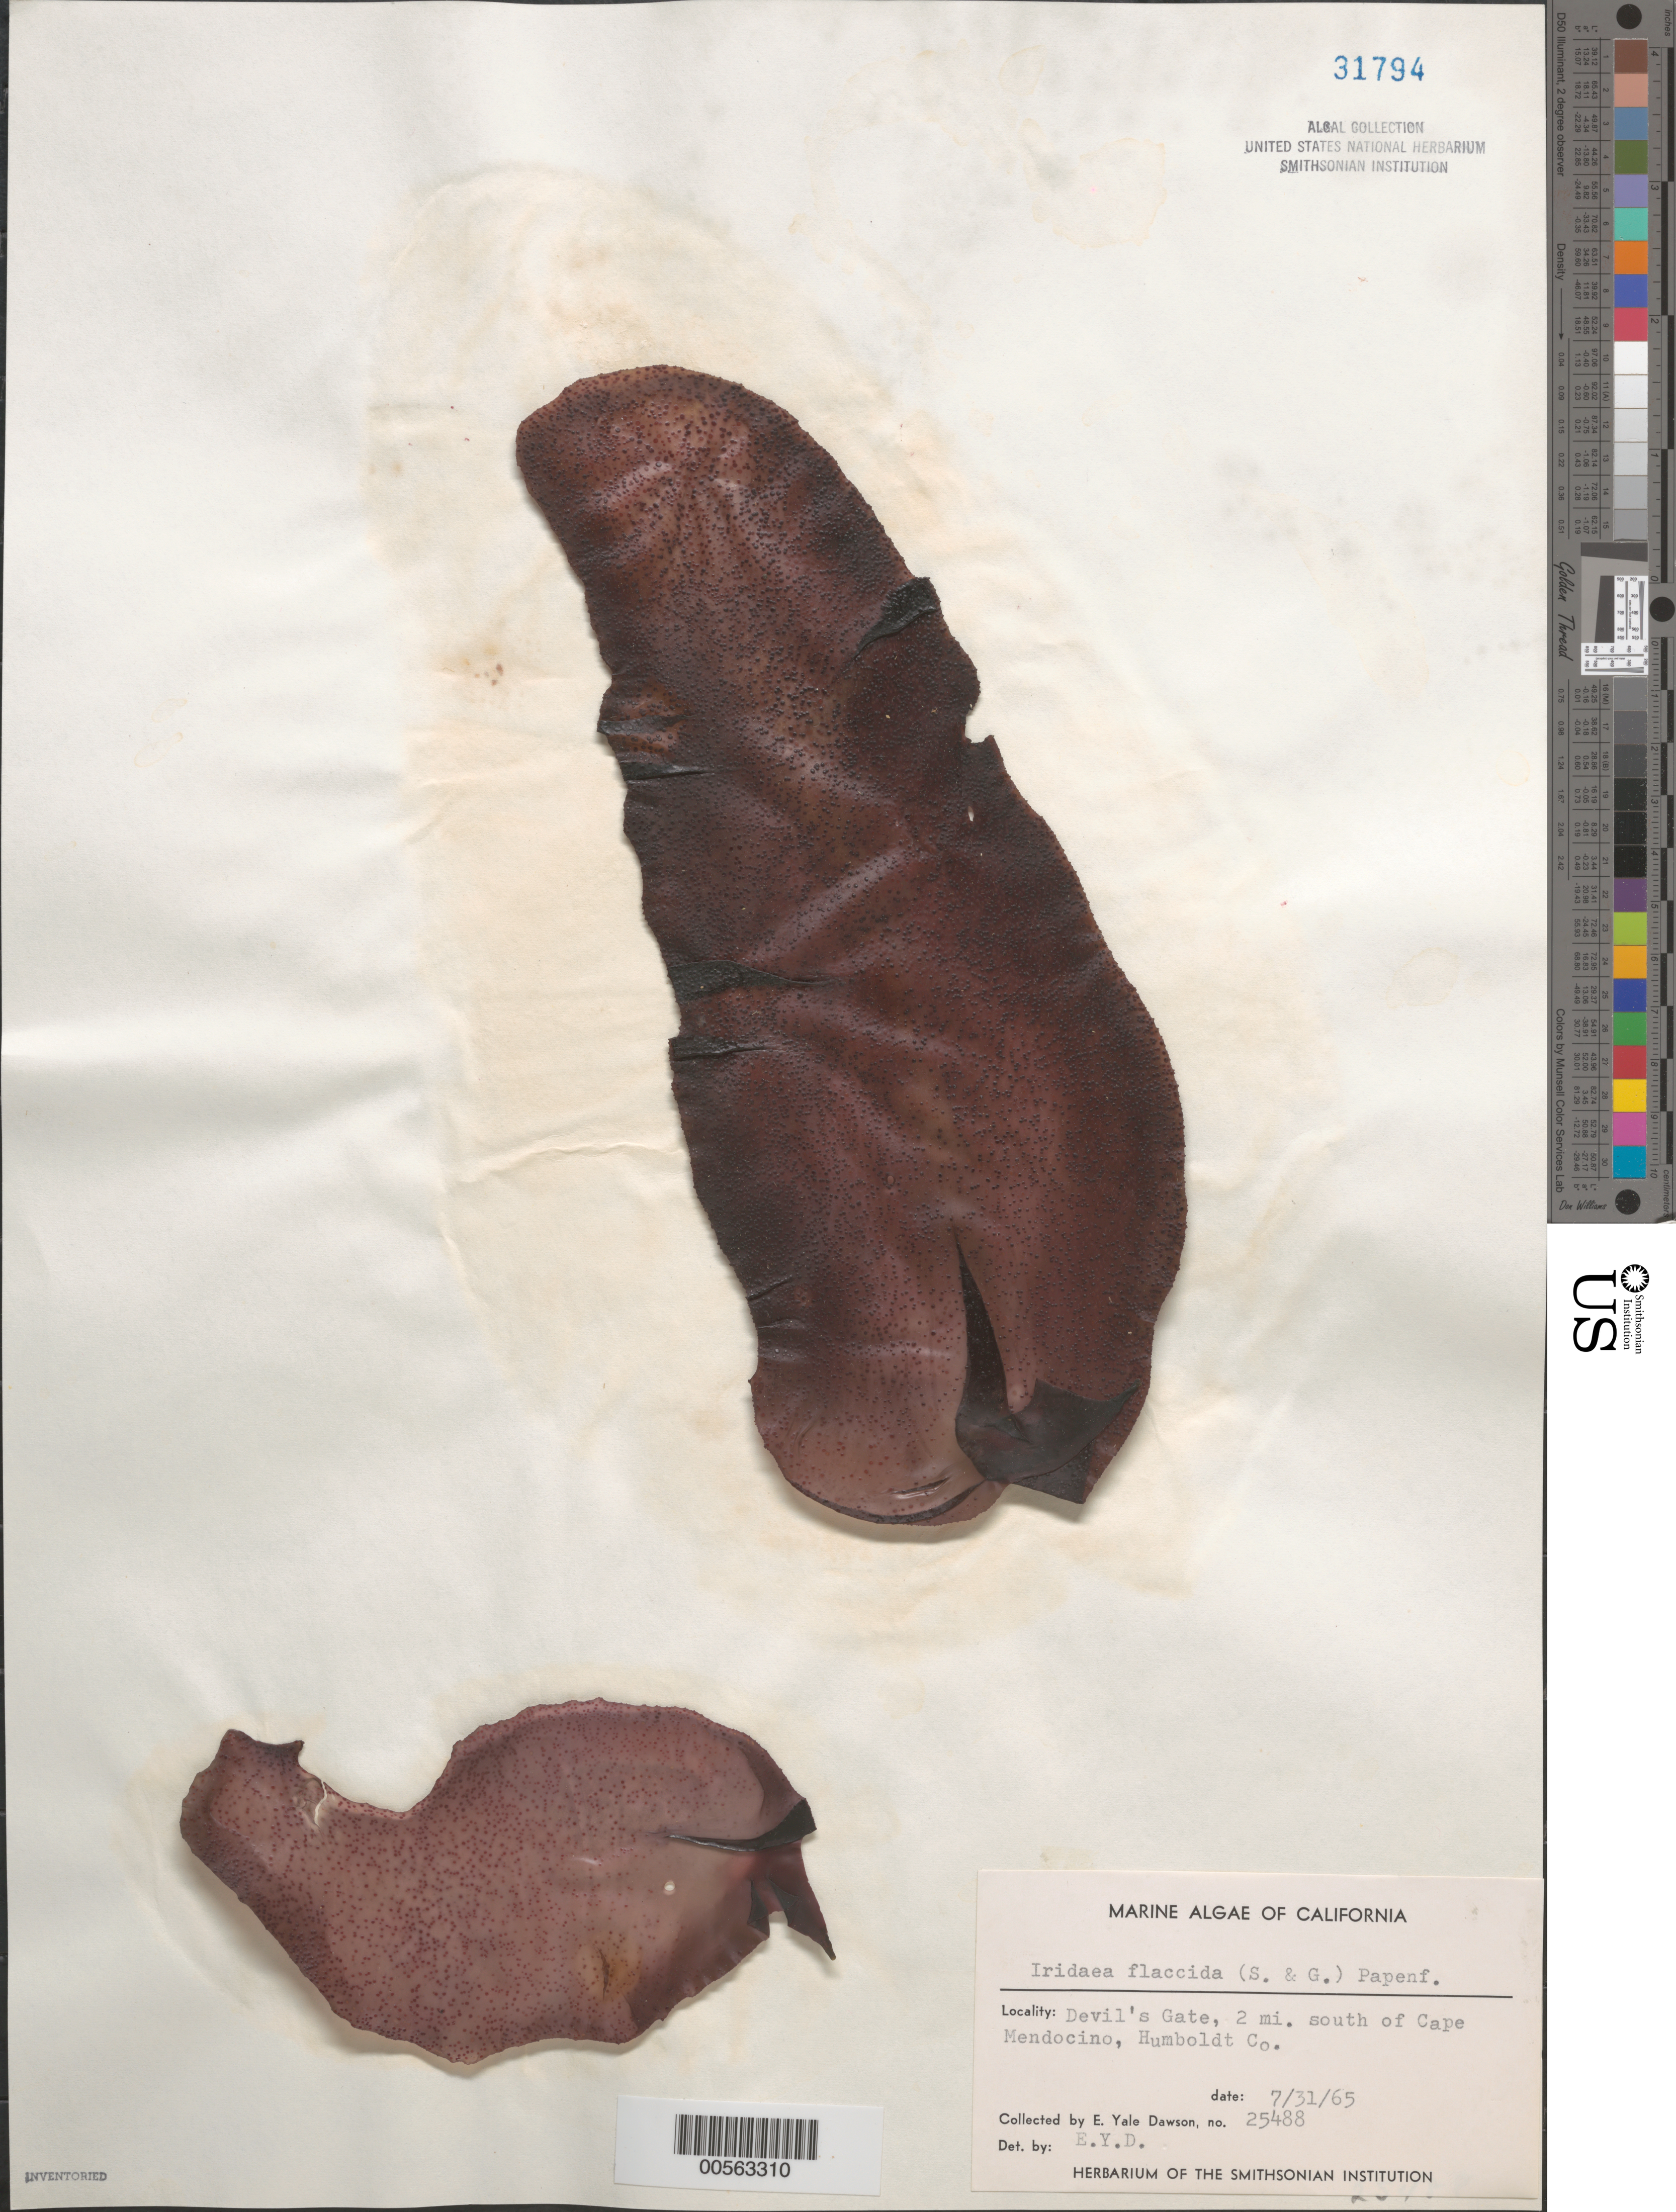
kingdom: Plantae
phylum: Rhodophyta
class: Florideophyceae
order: Gigartinales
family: Gigartinaceae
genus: Mazzaella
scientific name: Mazzaella flaccida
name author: (Setchell & N.L. Gardner) Fredericq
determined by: Algae name updating Project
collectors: E. Y. Dawson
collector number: EYD 25488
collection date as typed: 31 Jul 1965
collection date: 1965-07-31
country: United States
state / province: California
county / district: Humboldt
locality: Devils Gate, 2 miles south of Cape Mendocino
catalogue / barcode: US 31794